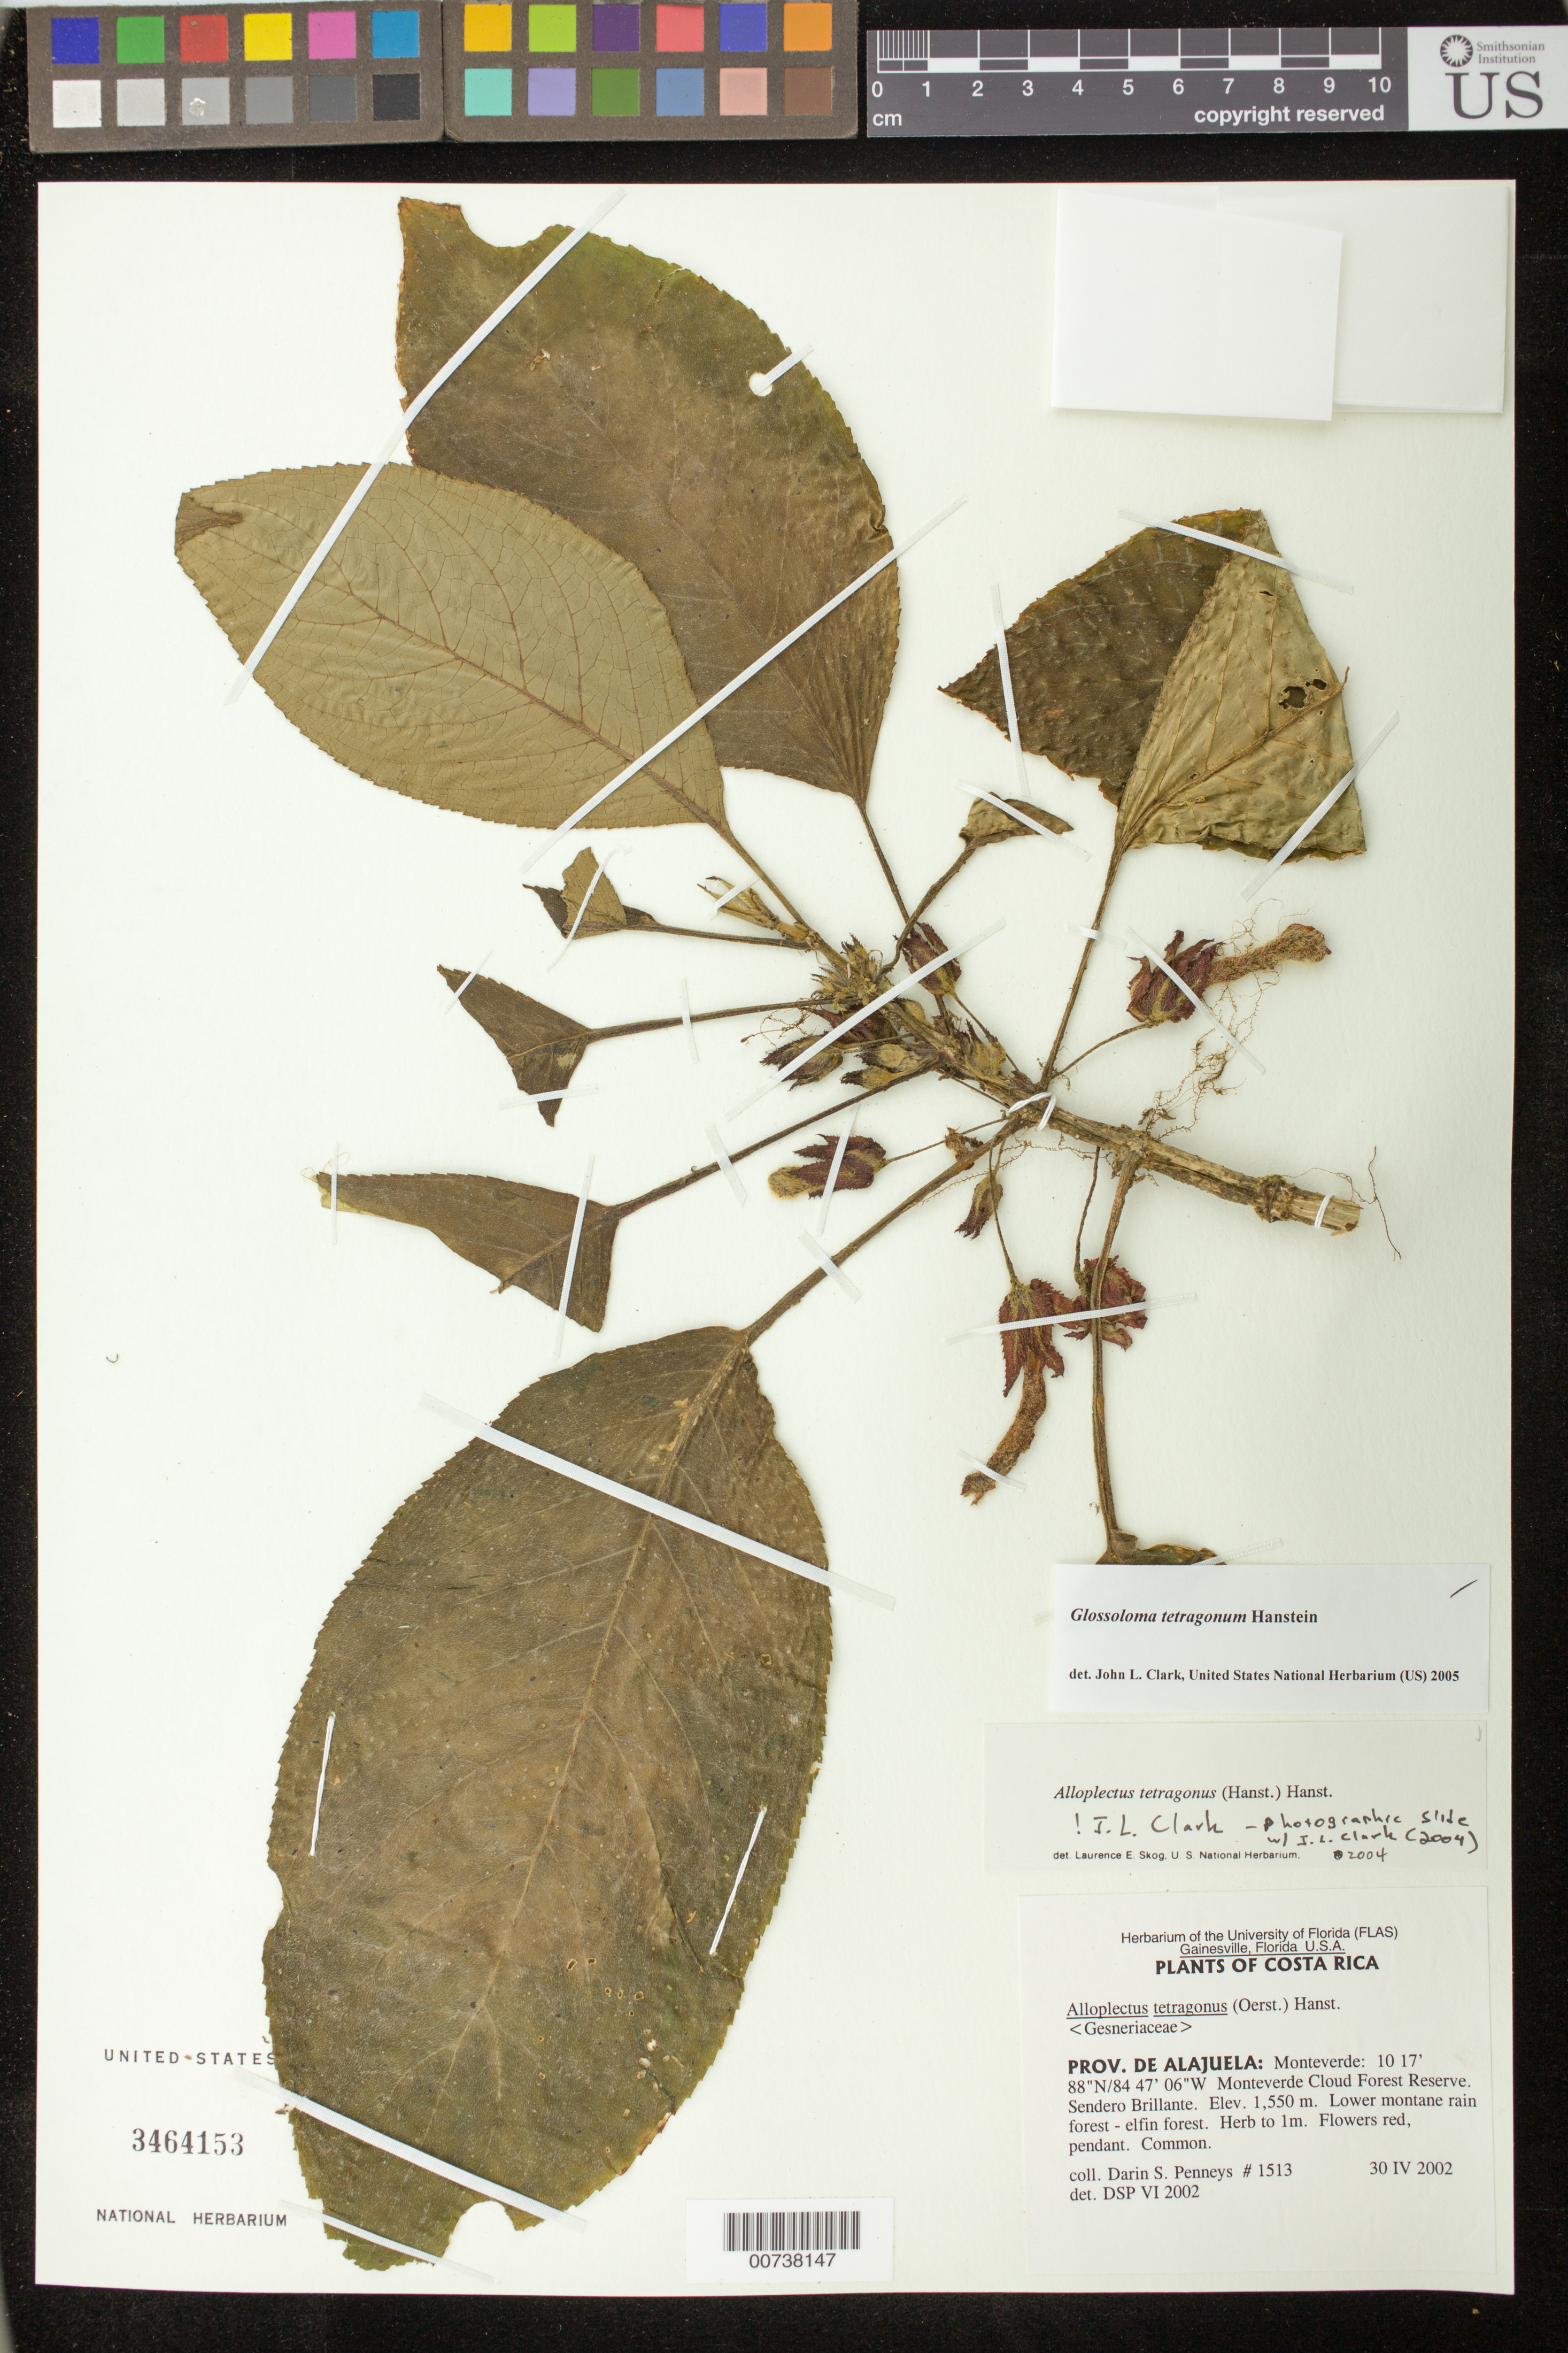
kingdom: Plantae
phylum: Tracheophyta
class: Magnoliopsida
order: Lamiales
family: Gesneriaceae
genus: Glossoloma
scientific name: Glossoloma tetragonum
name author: Hanst.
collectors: D. S. Penneys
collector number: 1513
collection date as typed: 30 Apr 2002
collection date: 2002-04-30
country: Costa Rica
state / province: Alajuela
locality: Monteverde. Monteverde Cloud Forest Reserve. Sendero Brillante.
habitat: Lower montane rain forest - elfin forest.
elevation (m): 1550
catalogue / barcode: US 3464153